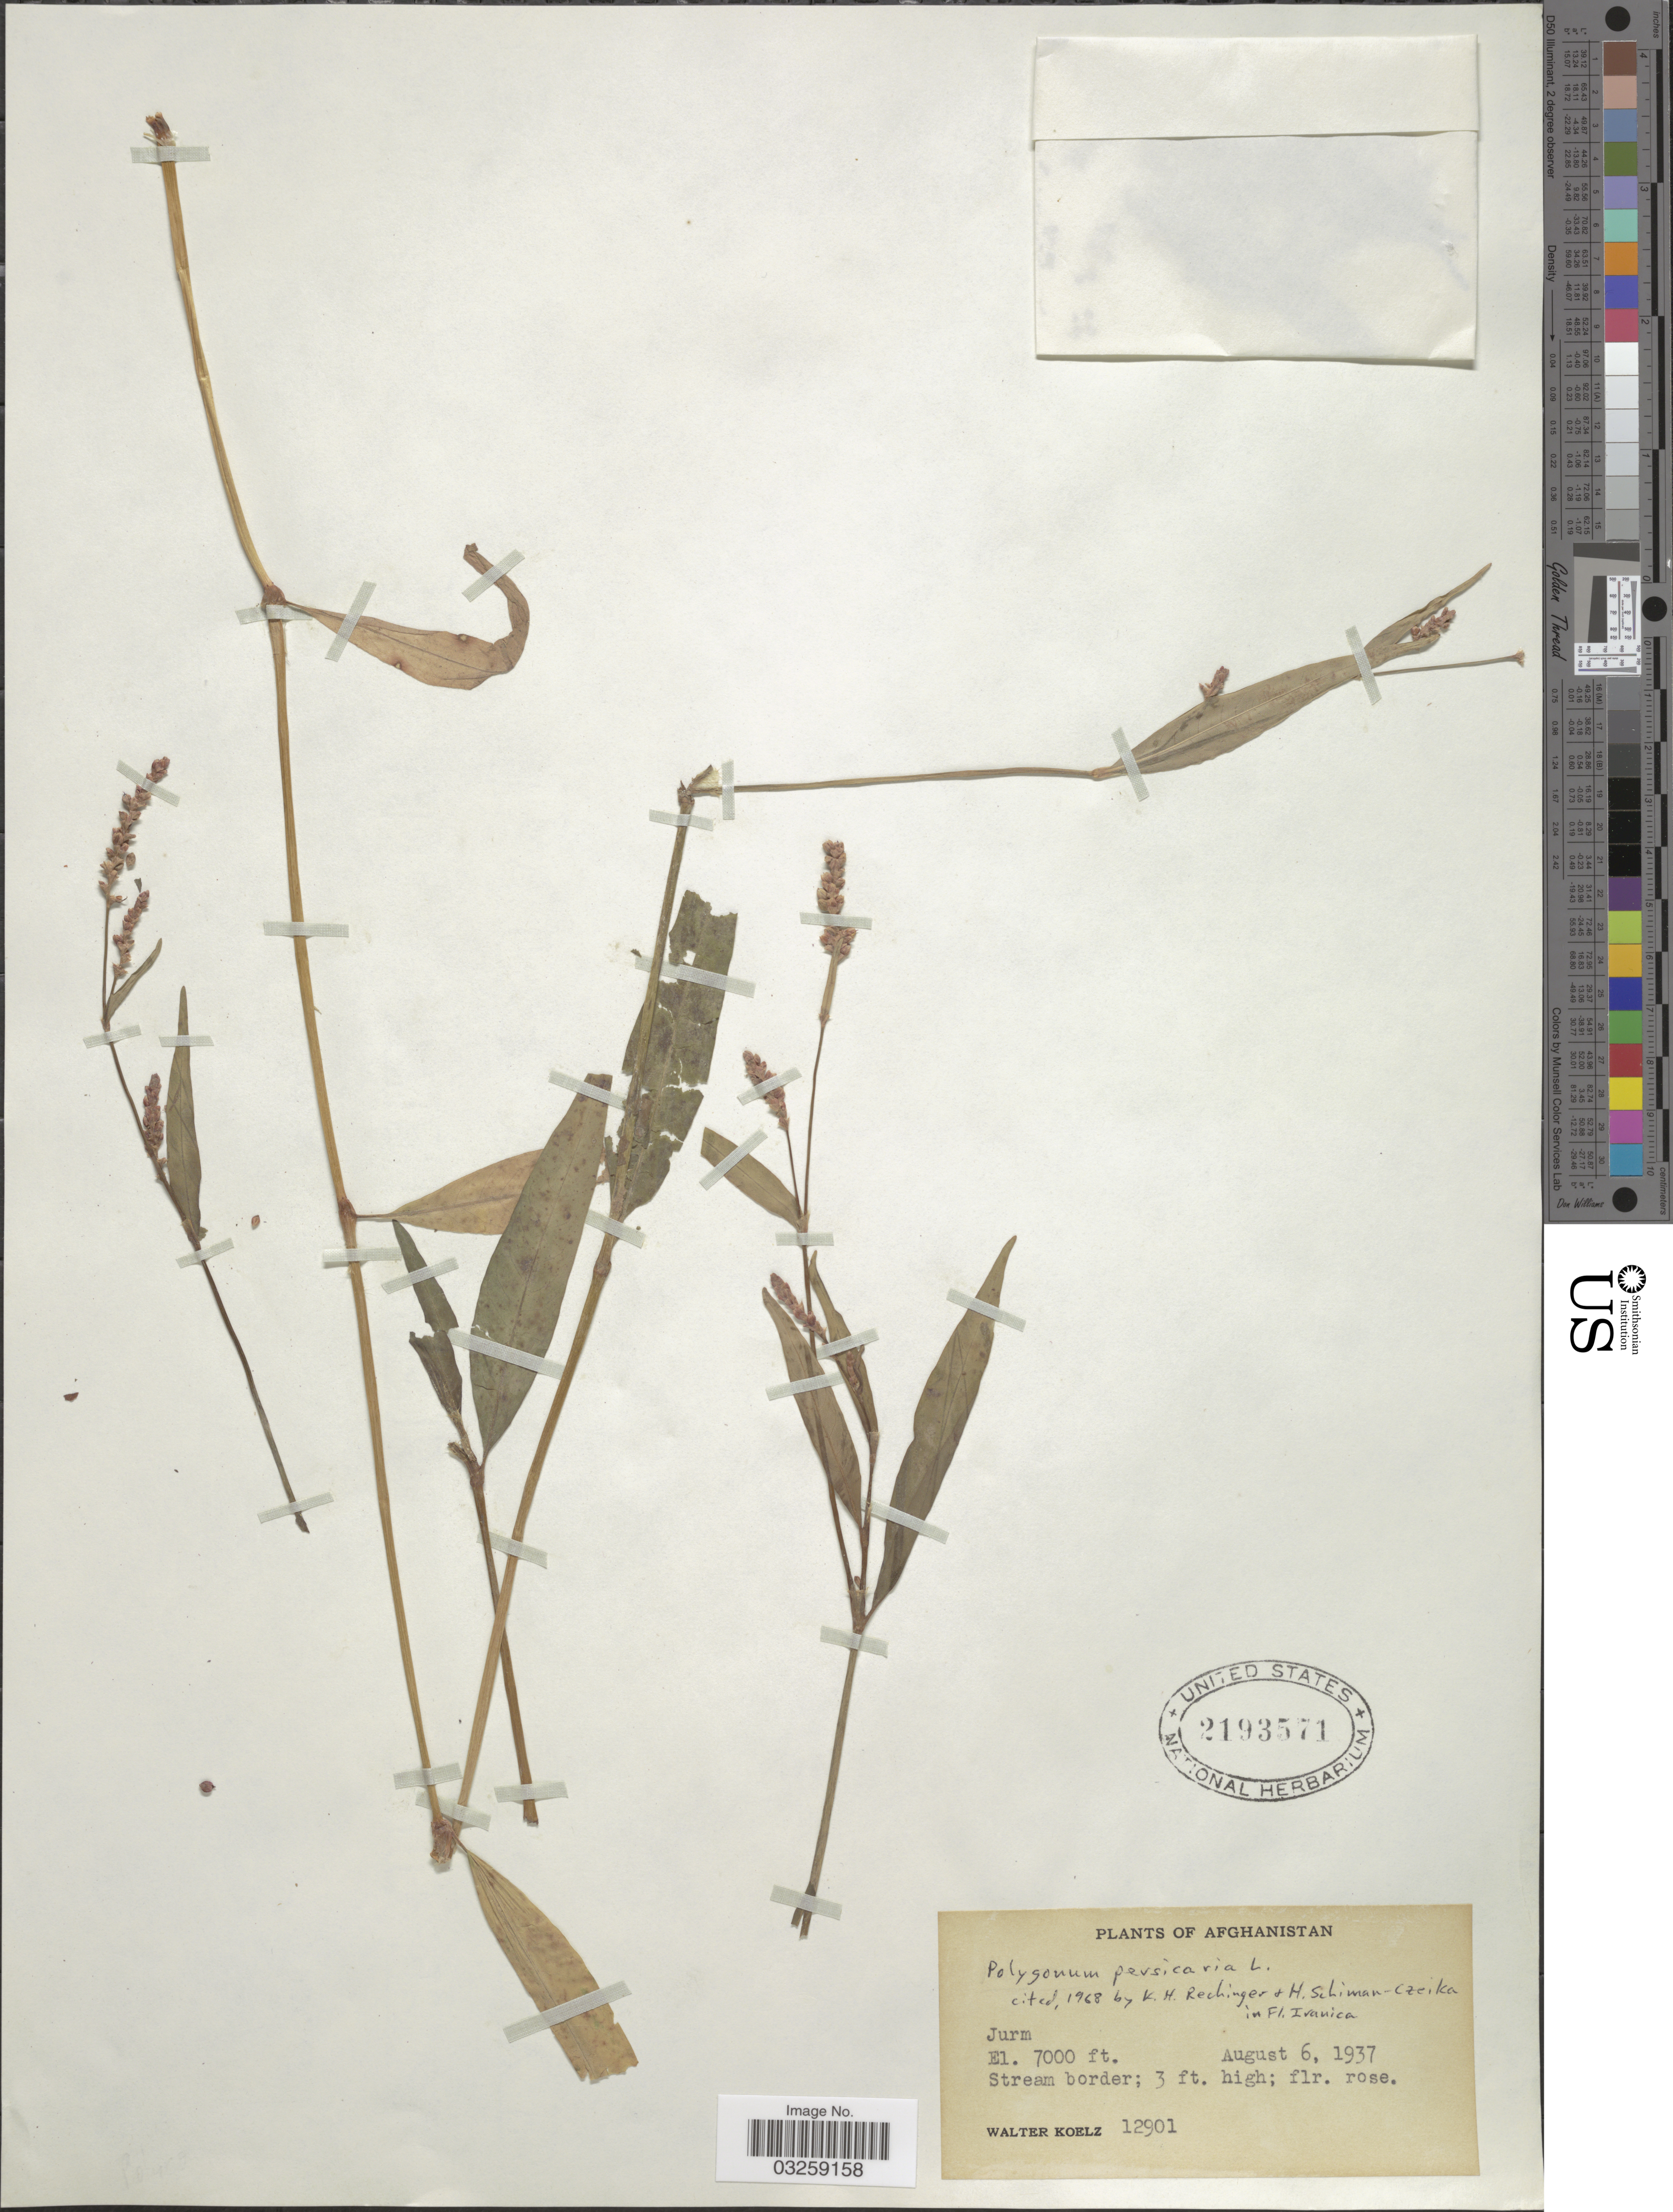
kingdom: Plantae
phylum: Tracheophyta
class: Magnoliopsida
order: Caryophyllales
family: Polygonaceae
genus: Polygonum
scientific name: Polygonum persicaria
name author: L.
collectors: W. N. Koelz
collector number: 12901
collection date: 1937-08-06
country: Afghanistan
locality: Jurm. Stream border.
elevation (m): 2134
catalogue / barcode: US 2193571